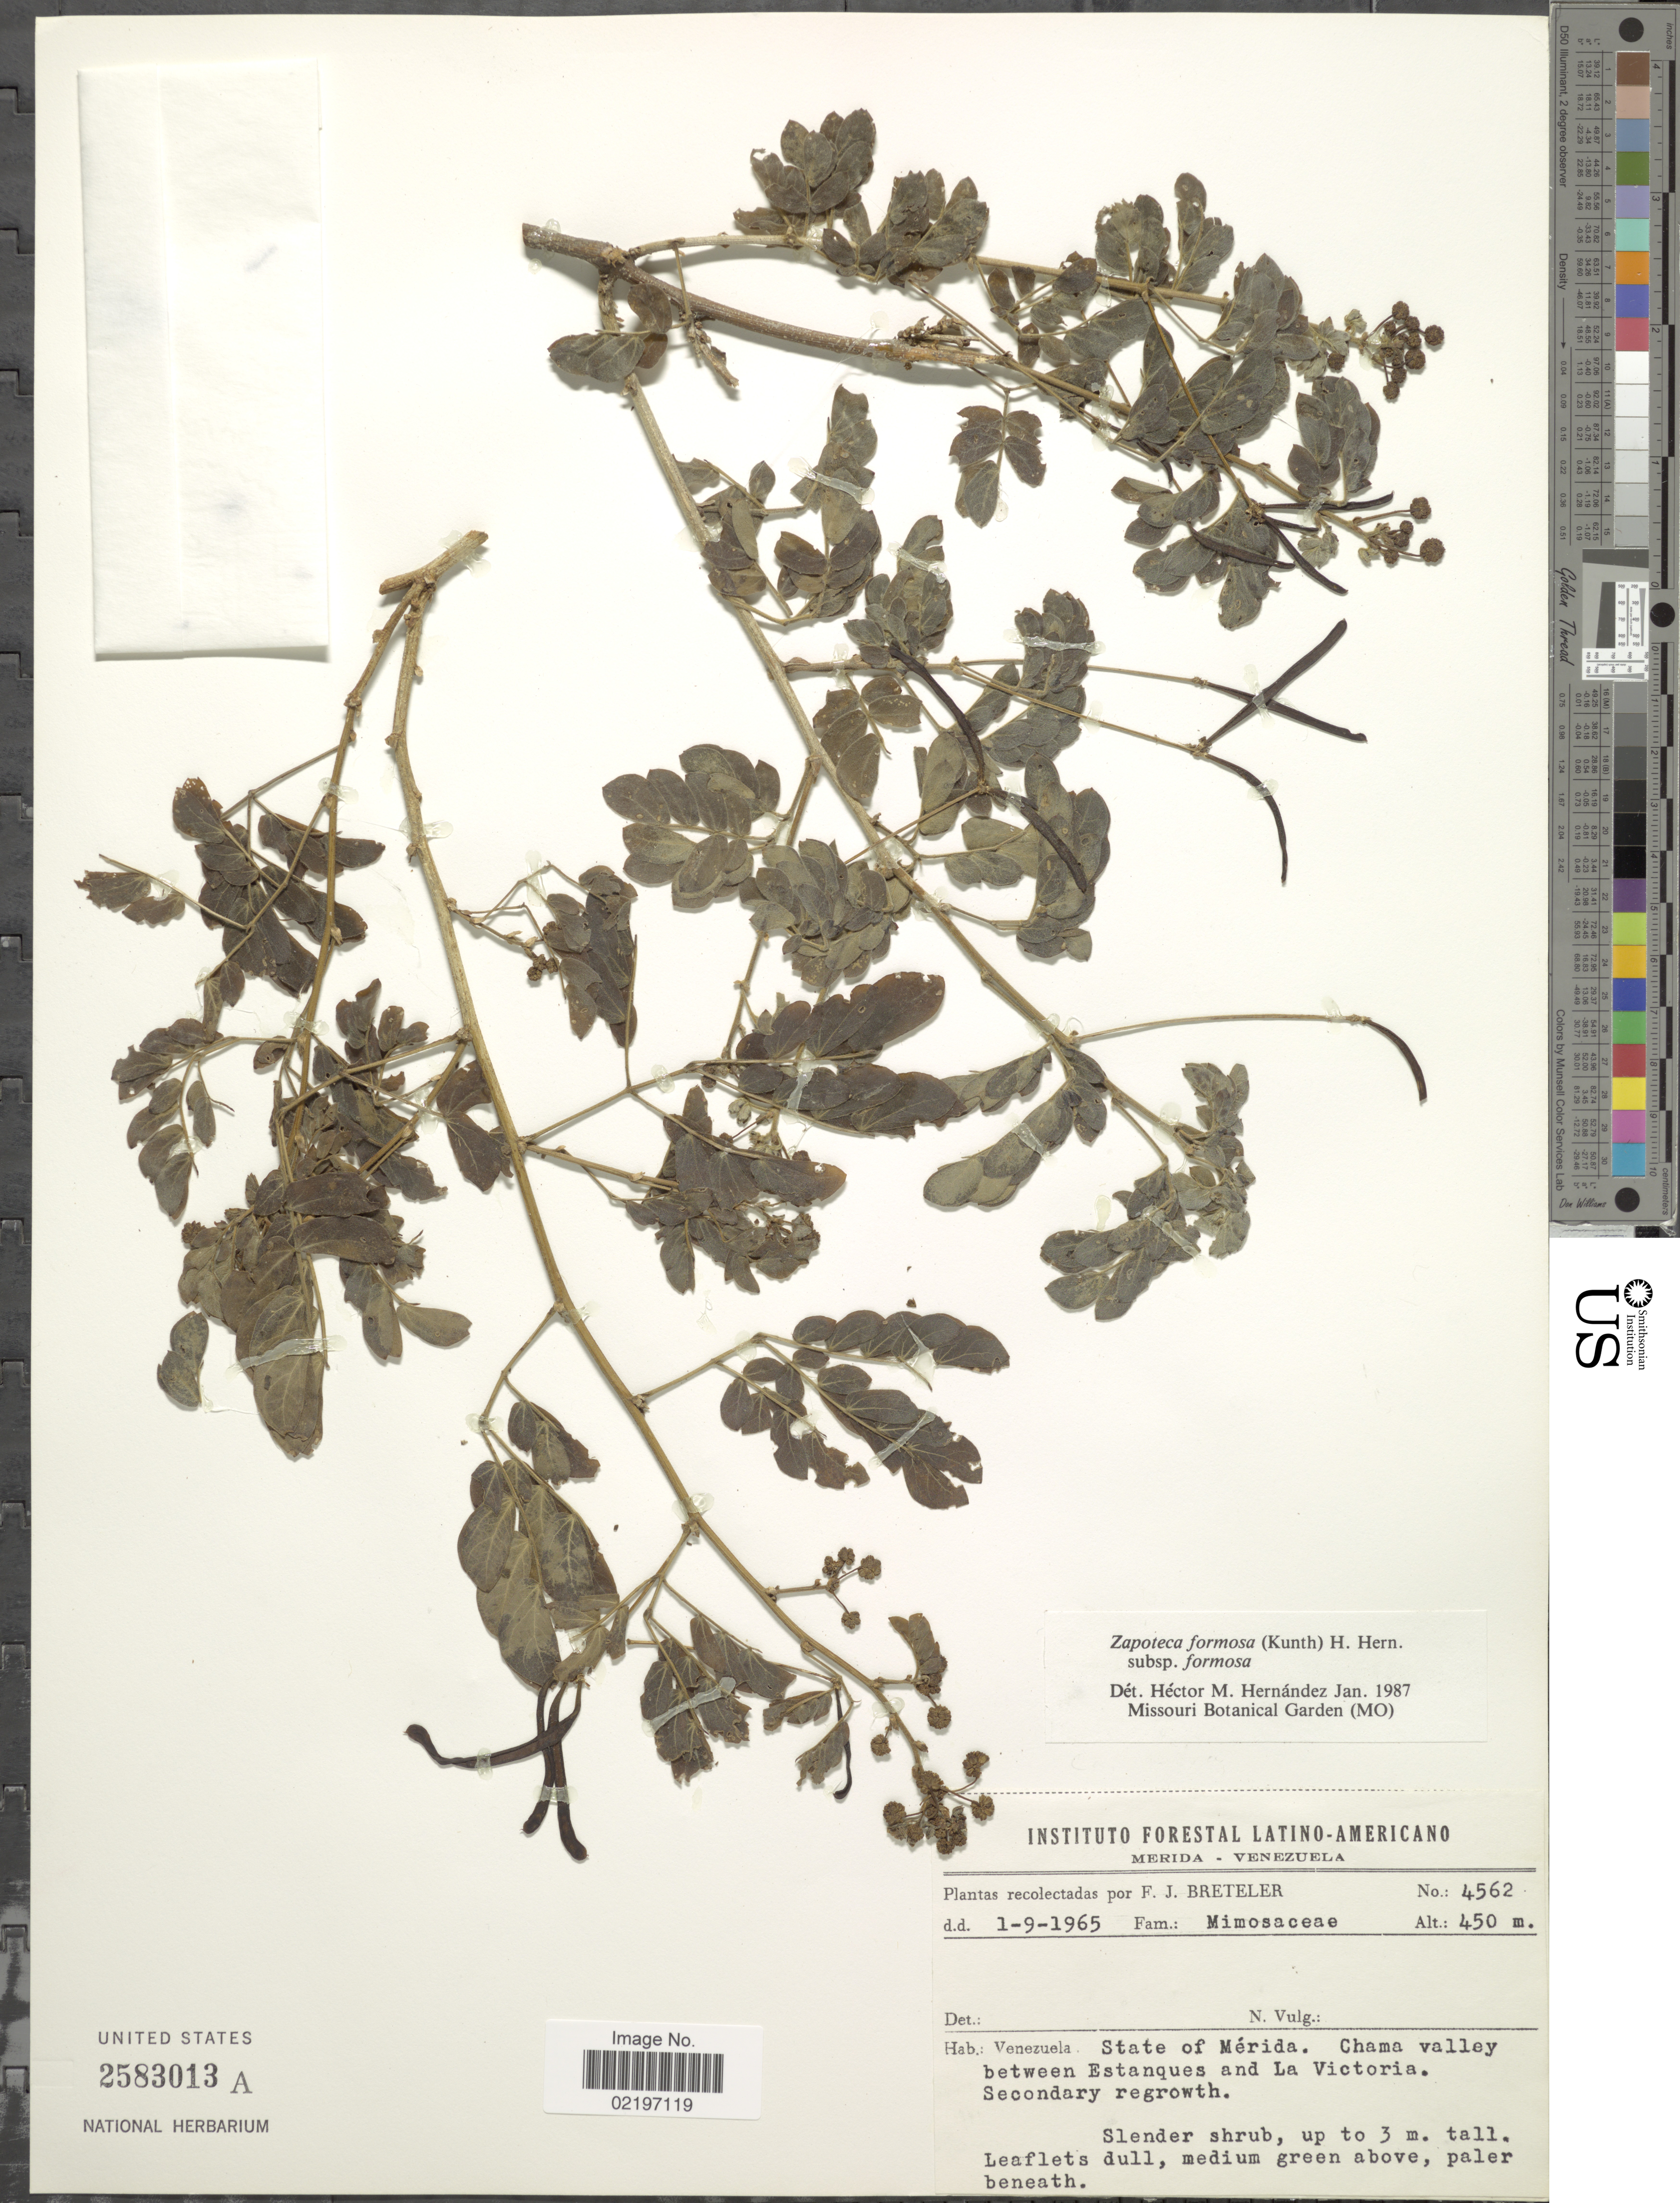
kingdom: Plantae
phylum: Tracheophyta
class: Magnoliopsida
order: Fabales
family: Fabaceae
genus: Zapoteca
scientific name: Zapoteca formosa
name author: (Kunth) H.M. Hern.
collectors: F. J. Breteler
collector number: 4562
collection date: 1965-09-01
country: Venezuela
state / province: Mérida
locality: Chama Valley between EStanques and La Victoria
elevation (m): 450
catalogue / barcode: US 2583013A